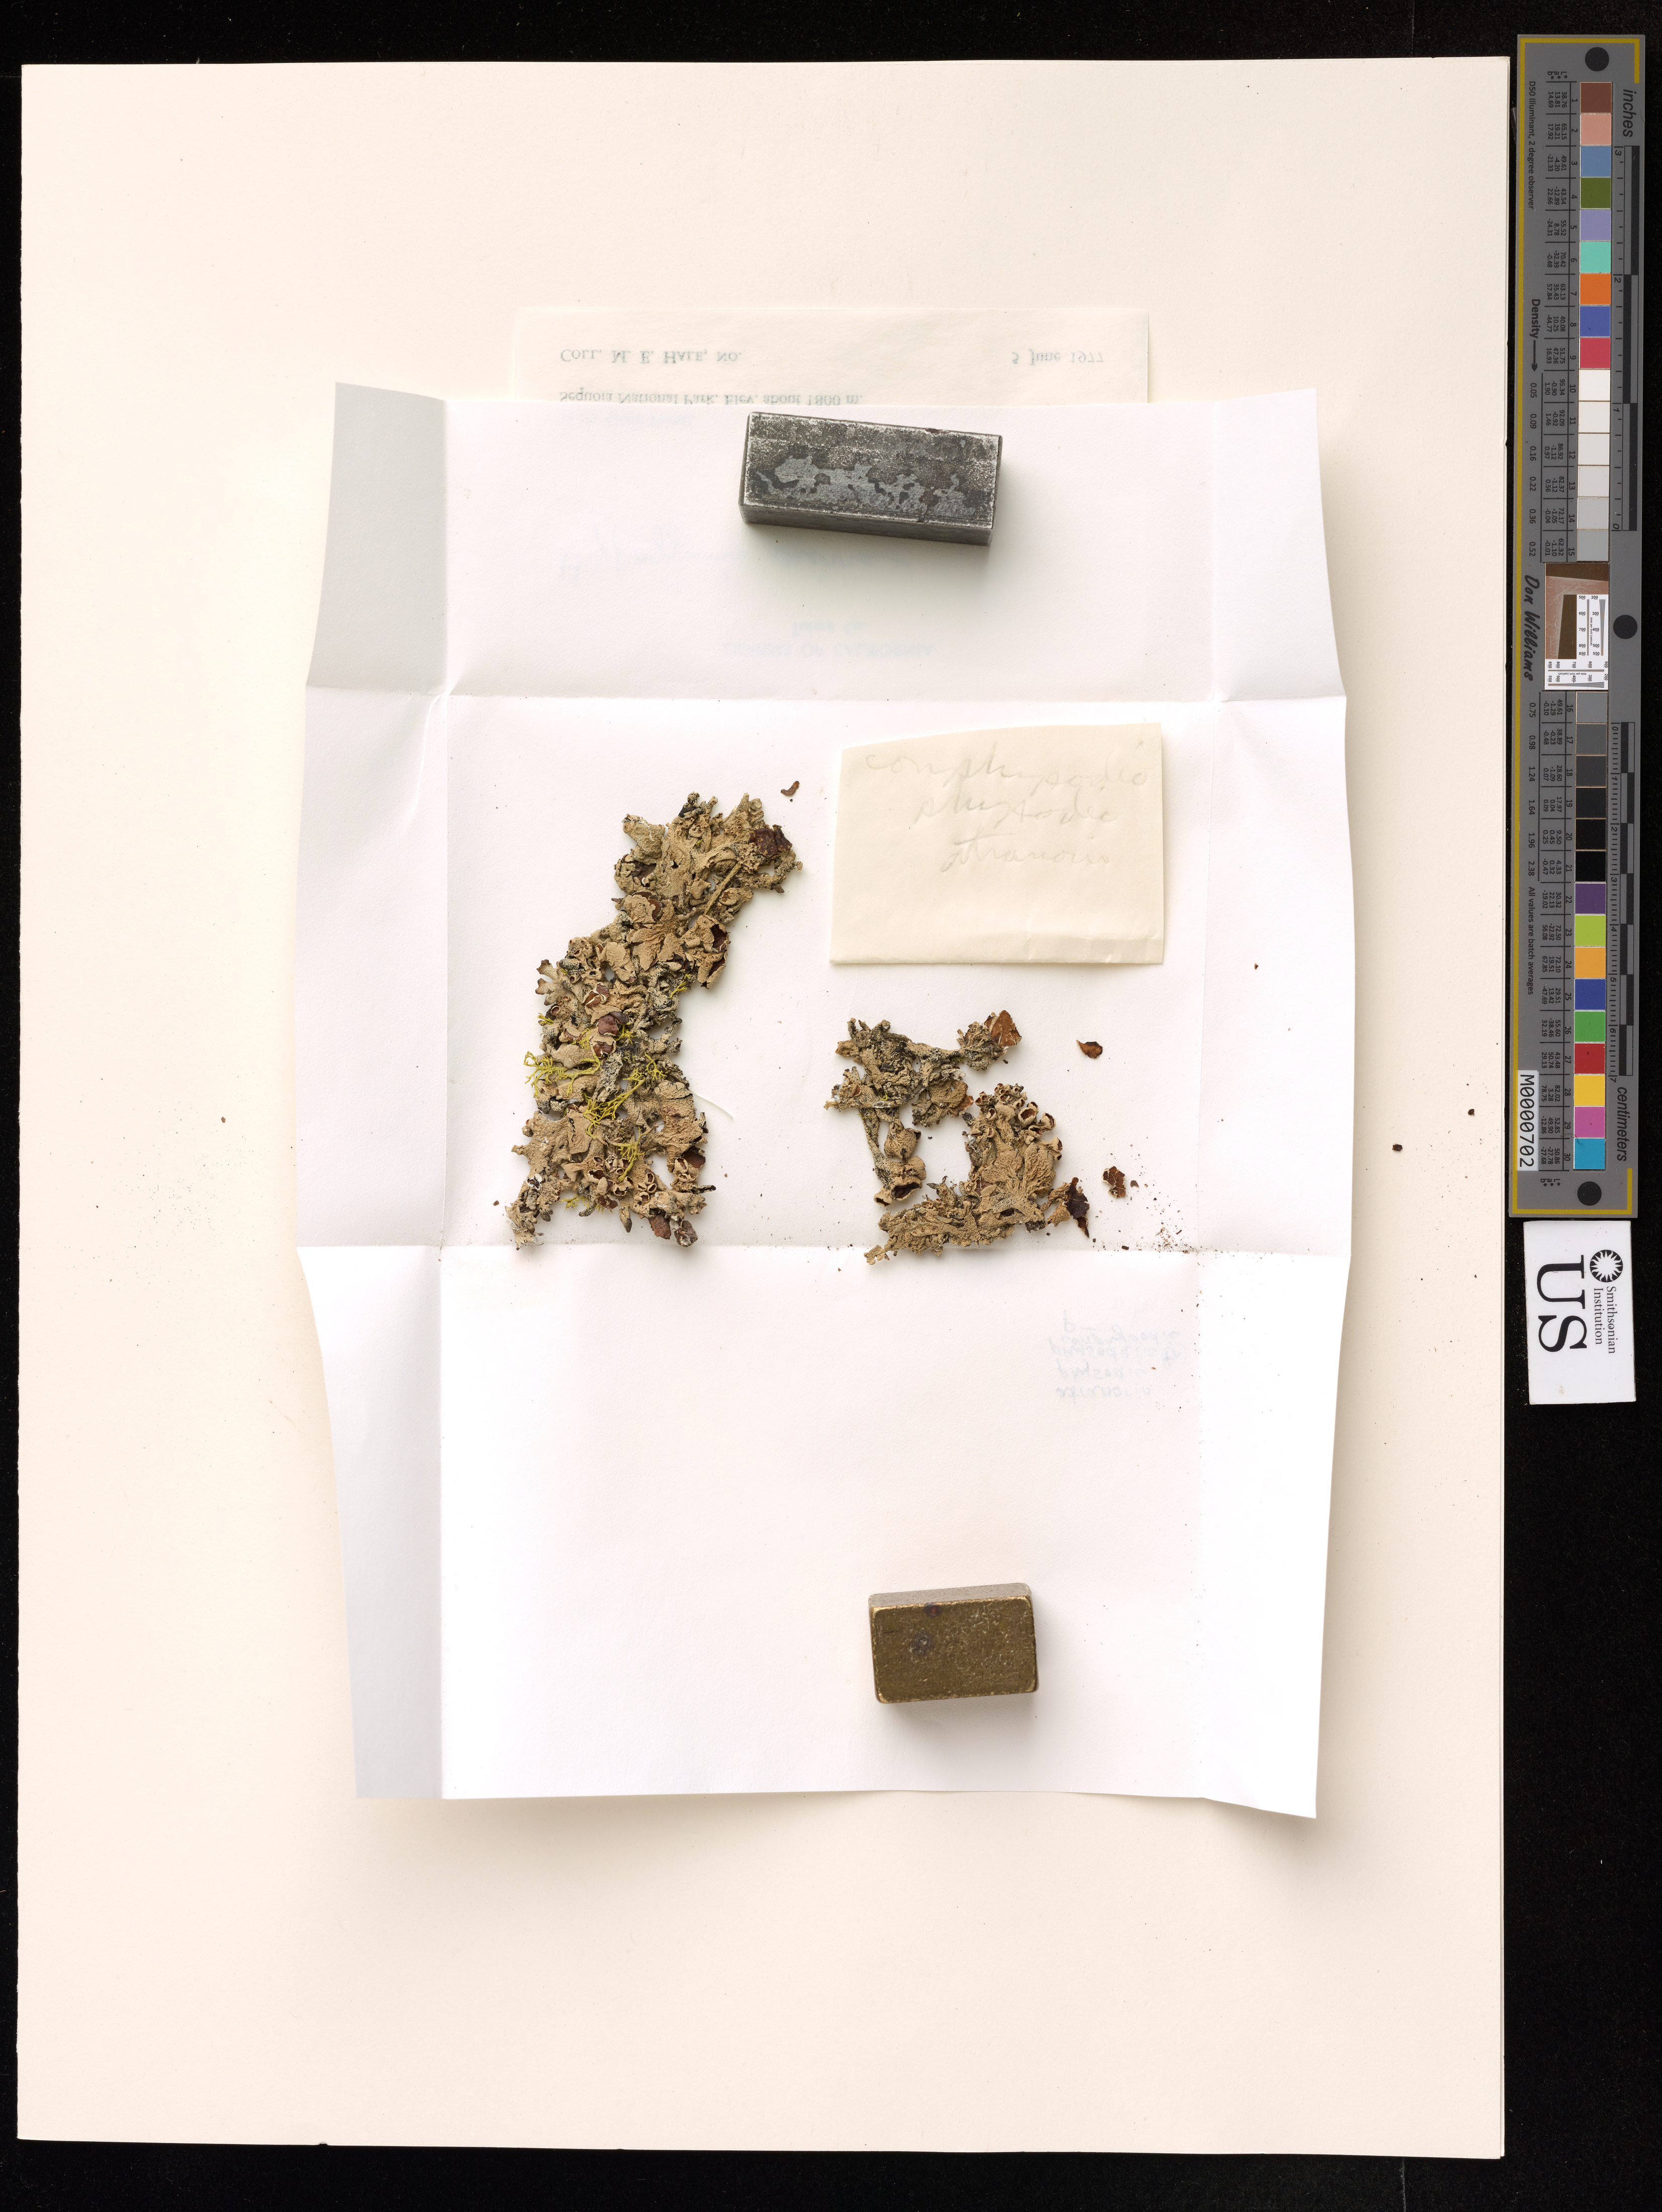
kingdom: Fungi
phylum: Ascomycota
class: Lecanoromycetes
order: Lecanorales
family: Parmeliaceae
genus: Hypogymnia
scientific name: Hypogymnia sierrae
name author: L.H. Pike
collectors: M. Hale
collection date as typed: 05 Jun 1977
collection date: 1977-06-05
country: United States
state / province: California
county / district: Tulare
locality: Sequoia nat. park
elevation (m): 0